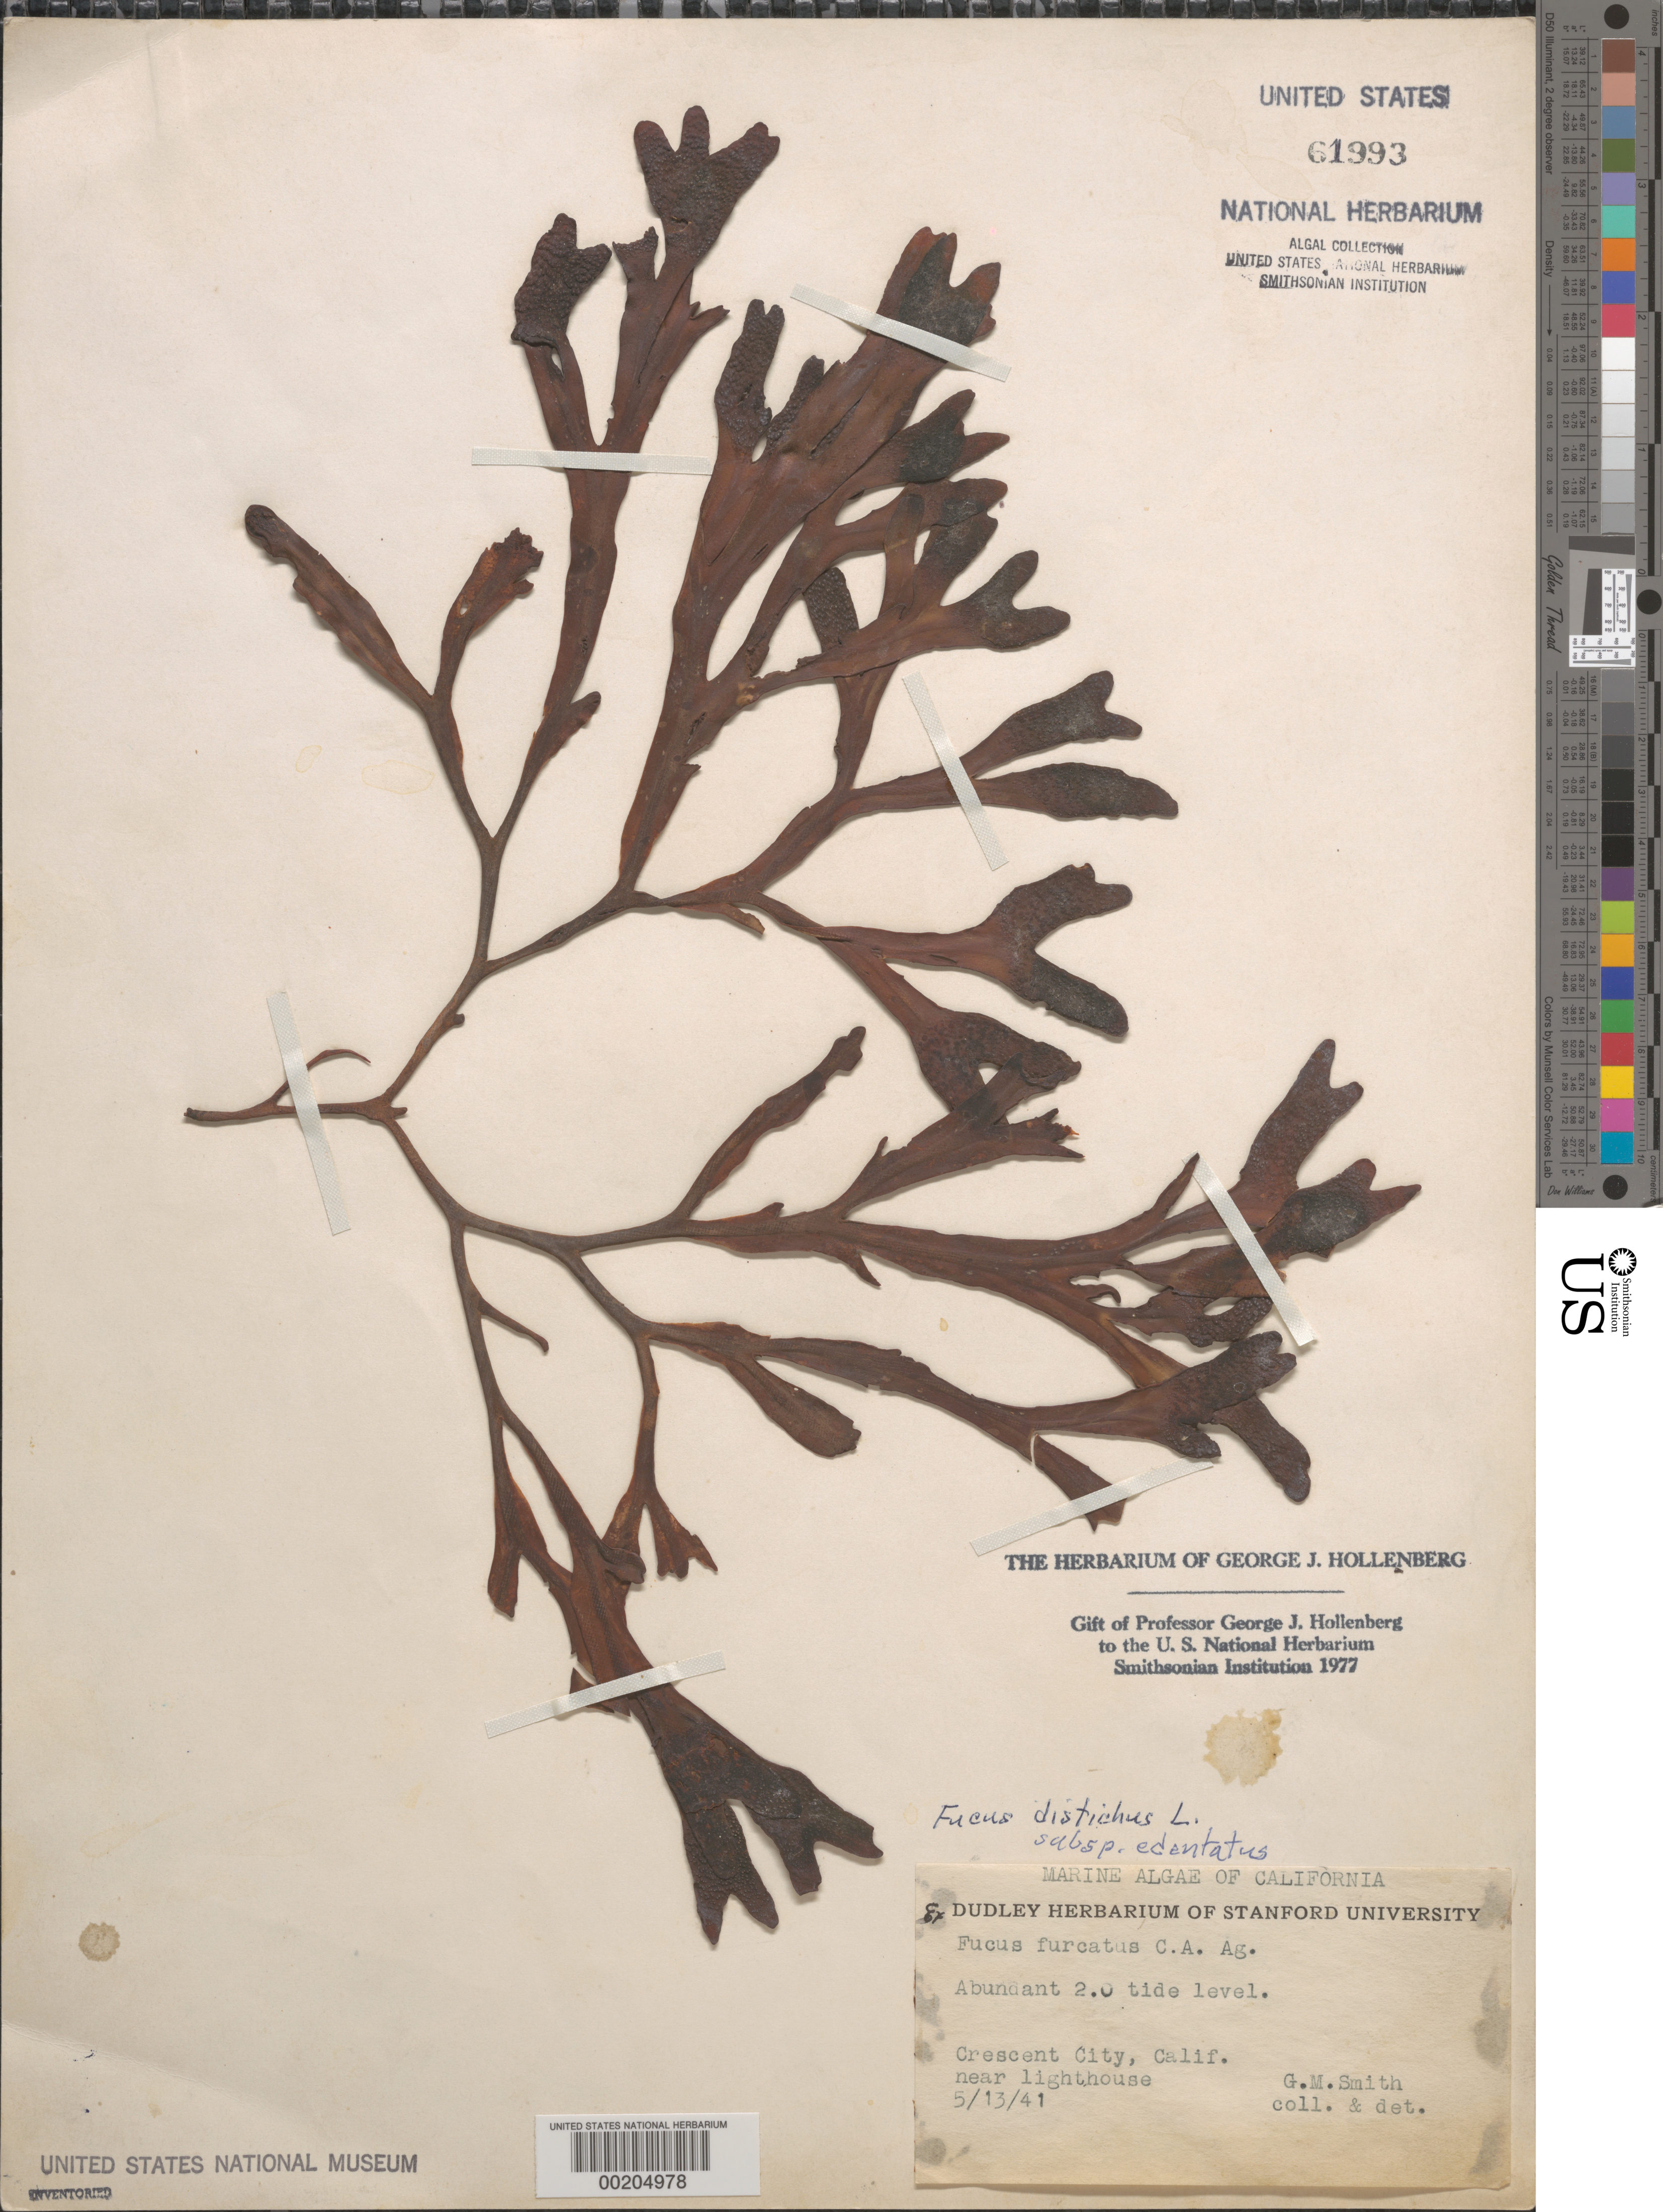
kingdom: Chromista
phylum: Ochrophyta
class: Phaeophyceae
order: Fucales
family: Fucaceae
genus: Fucus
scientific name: Fucus distichus subsp. edentatus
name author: (Bach. Pyl.) H.T. Powell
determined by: Hollenberg, George J.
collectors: G. M. Smith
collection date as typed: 13 May 1941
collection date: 1941-05-13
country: United States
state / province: California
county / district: Del Norte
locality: Crescent City near lighthouse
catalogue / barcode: US 61993